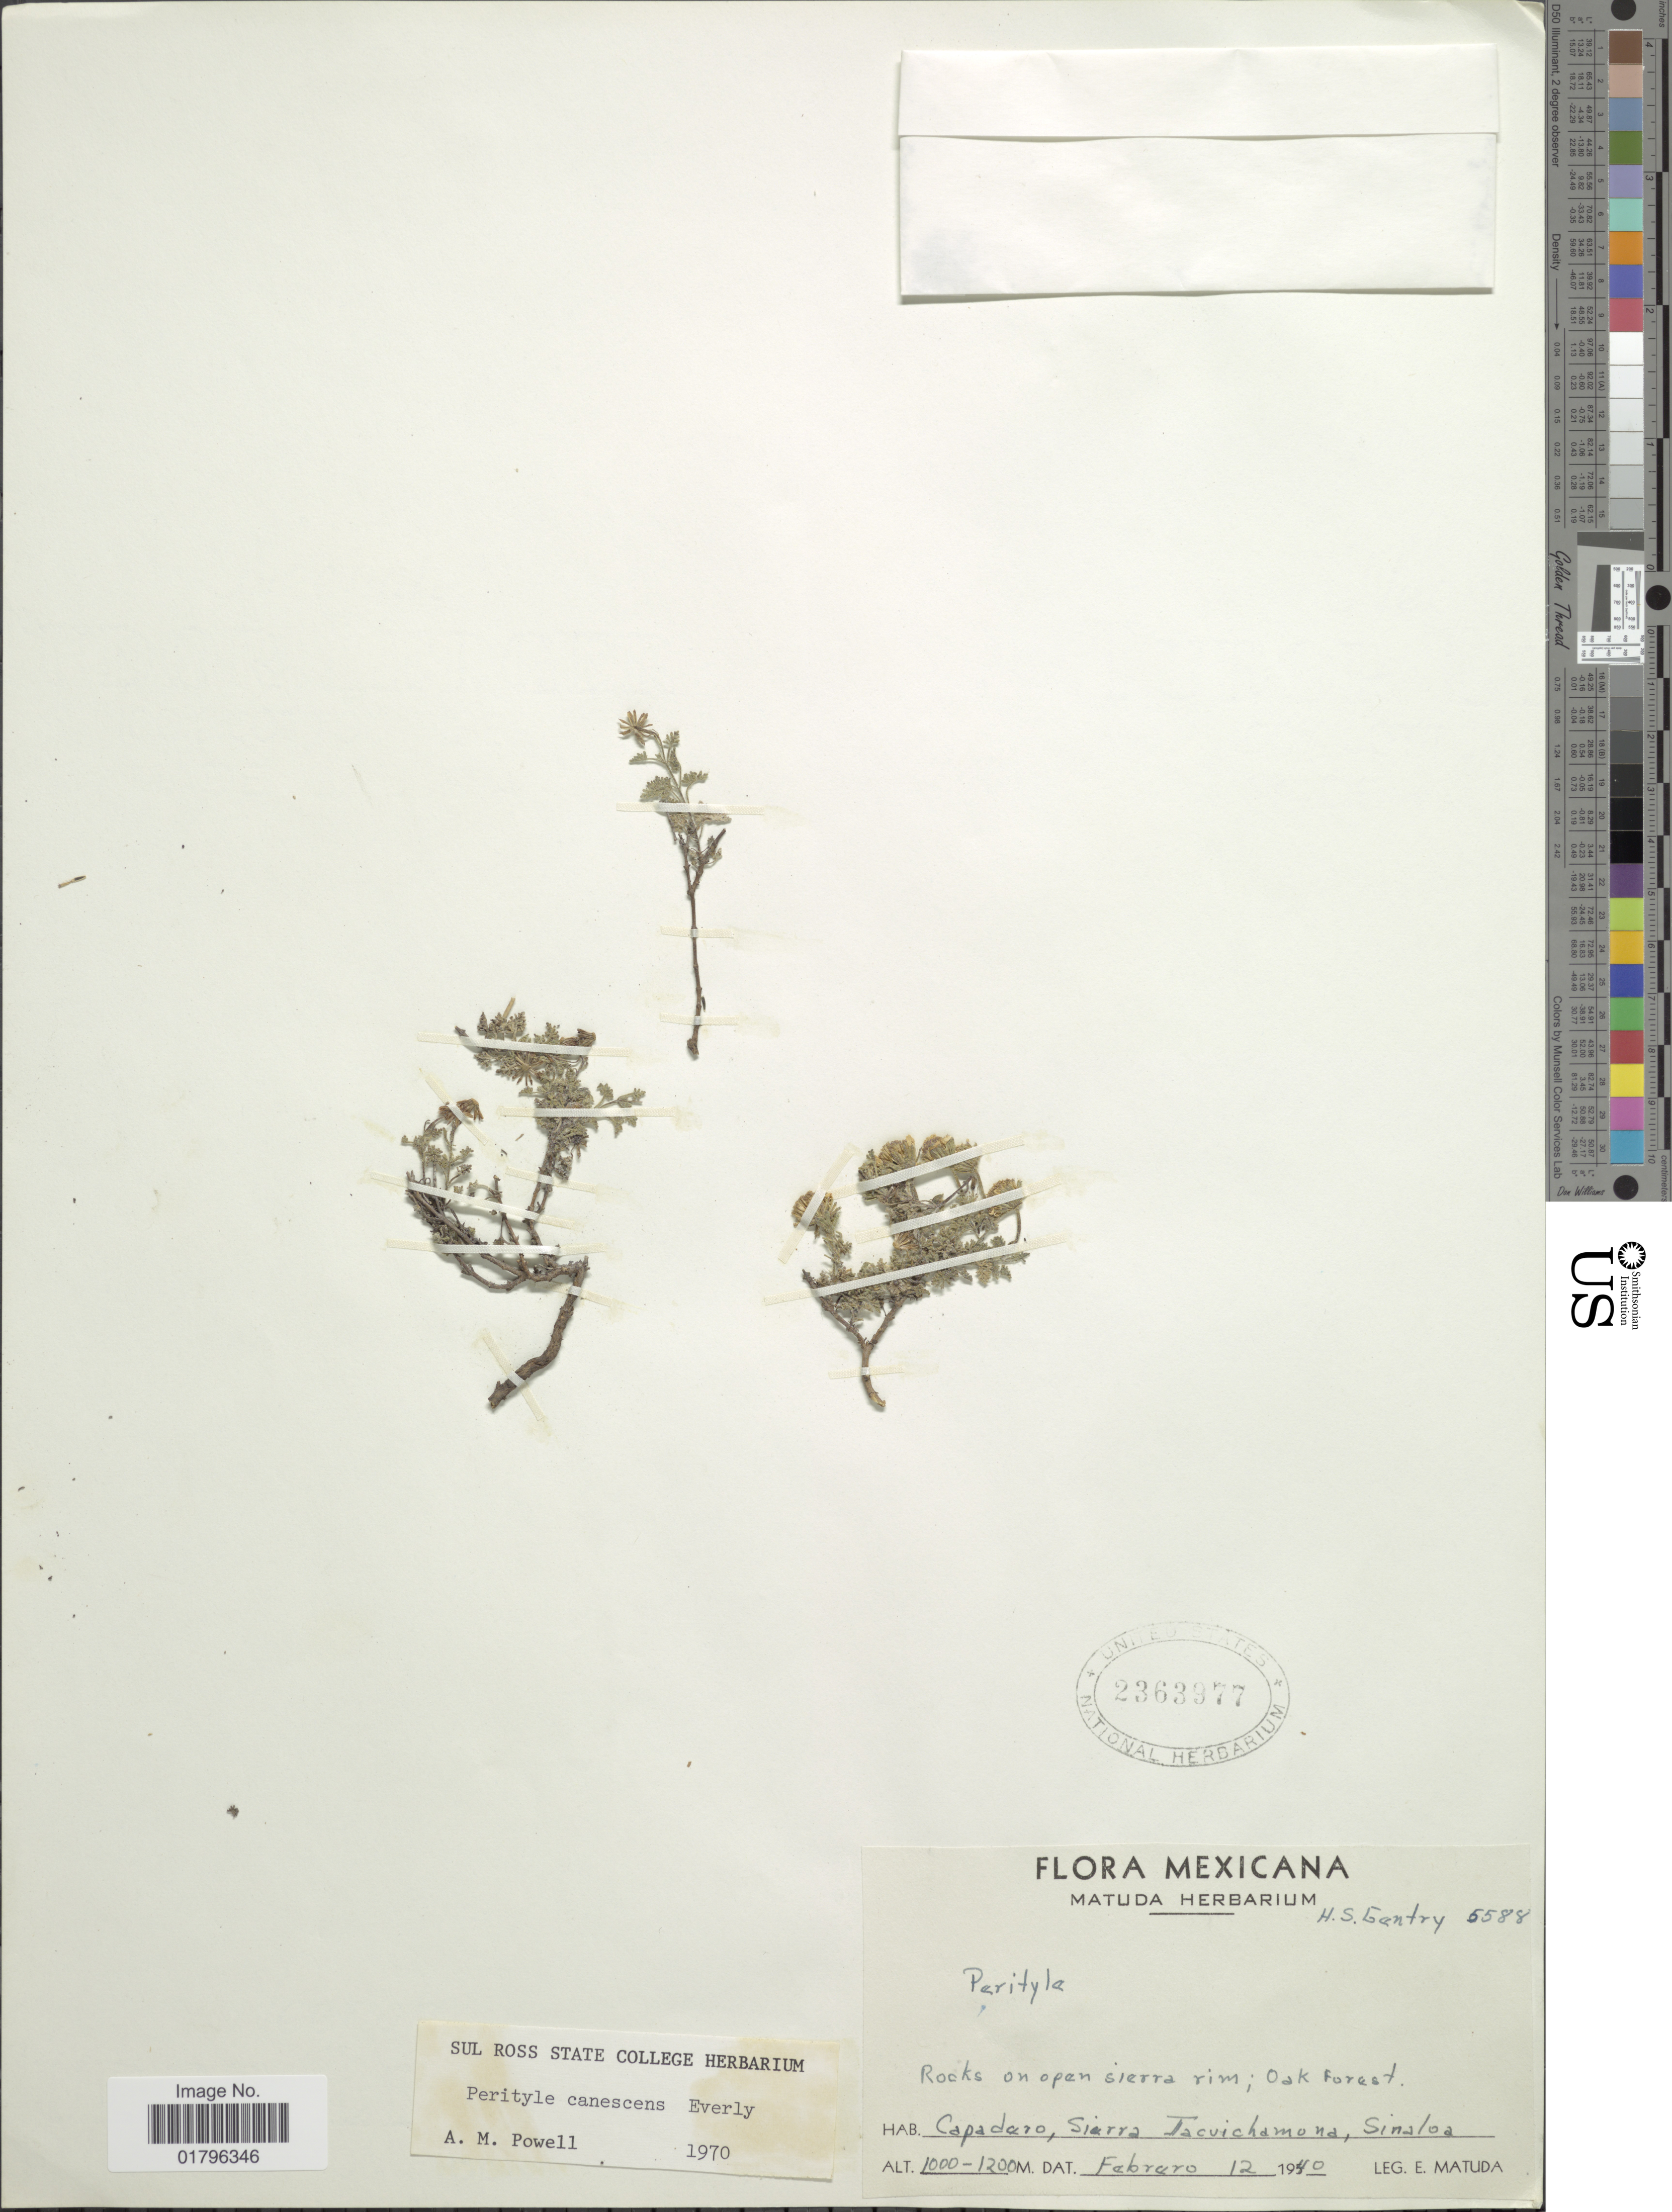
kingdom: Plantae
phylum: Tracheophyta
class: Magnoliopsida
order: Asterales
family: Asteraceae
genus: Perityle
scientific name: Perityle canescens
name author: Everly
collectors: E. Matuda & H. S. Gentry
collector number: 5588?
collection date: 1940-02-12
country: Mexico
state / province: Sinaloa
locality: Capaduro, Sierra Tacuichamona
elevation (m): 1000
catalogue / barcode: US 2363977